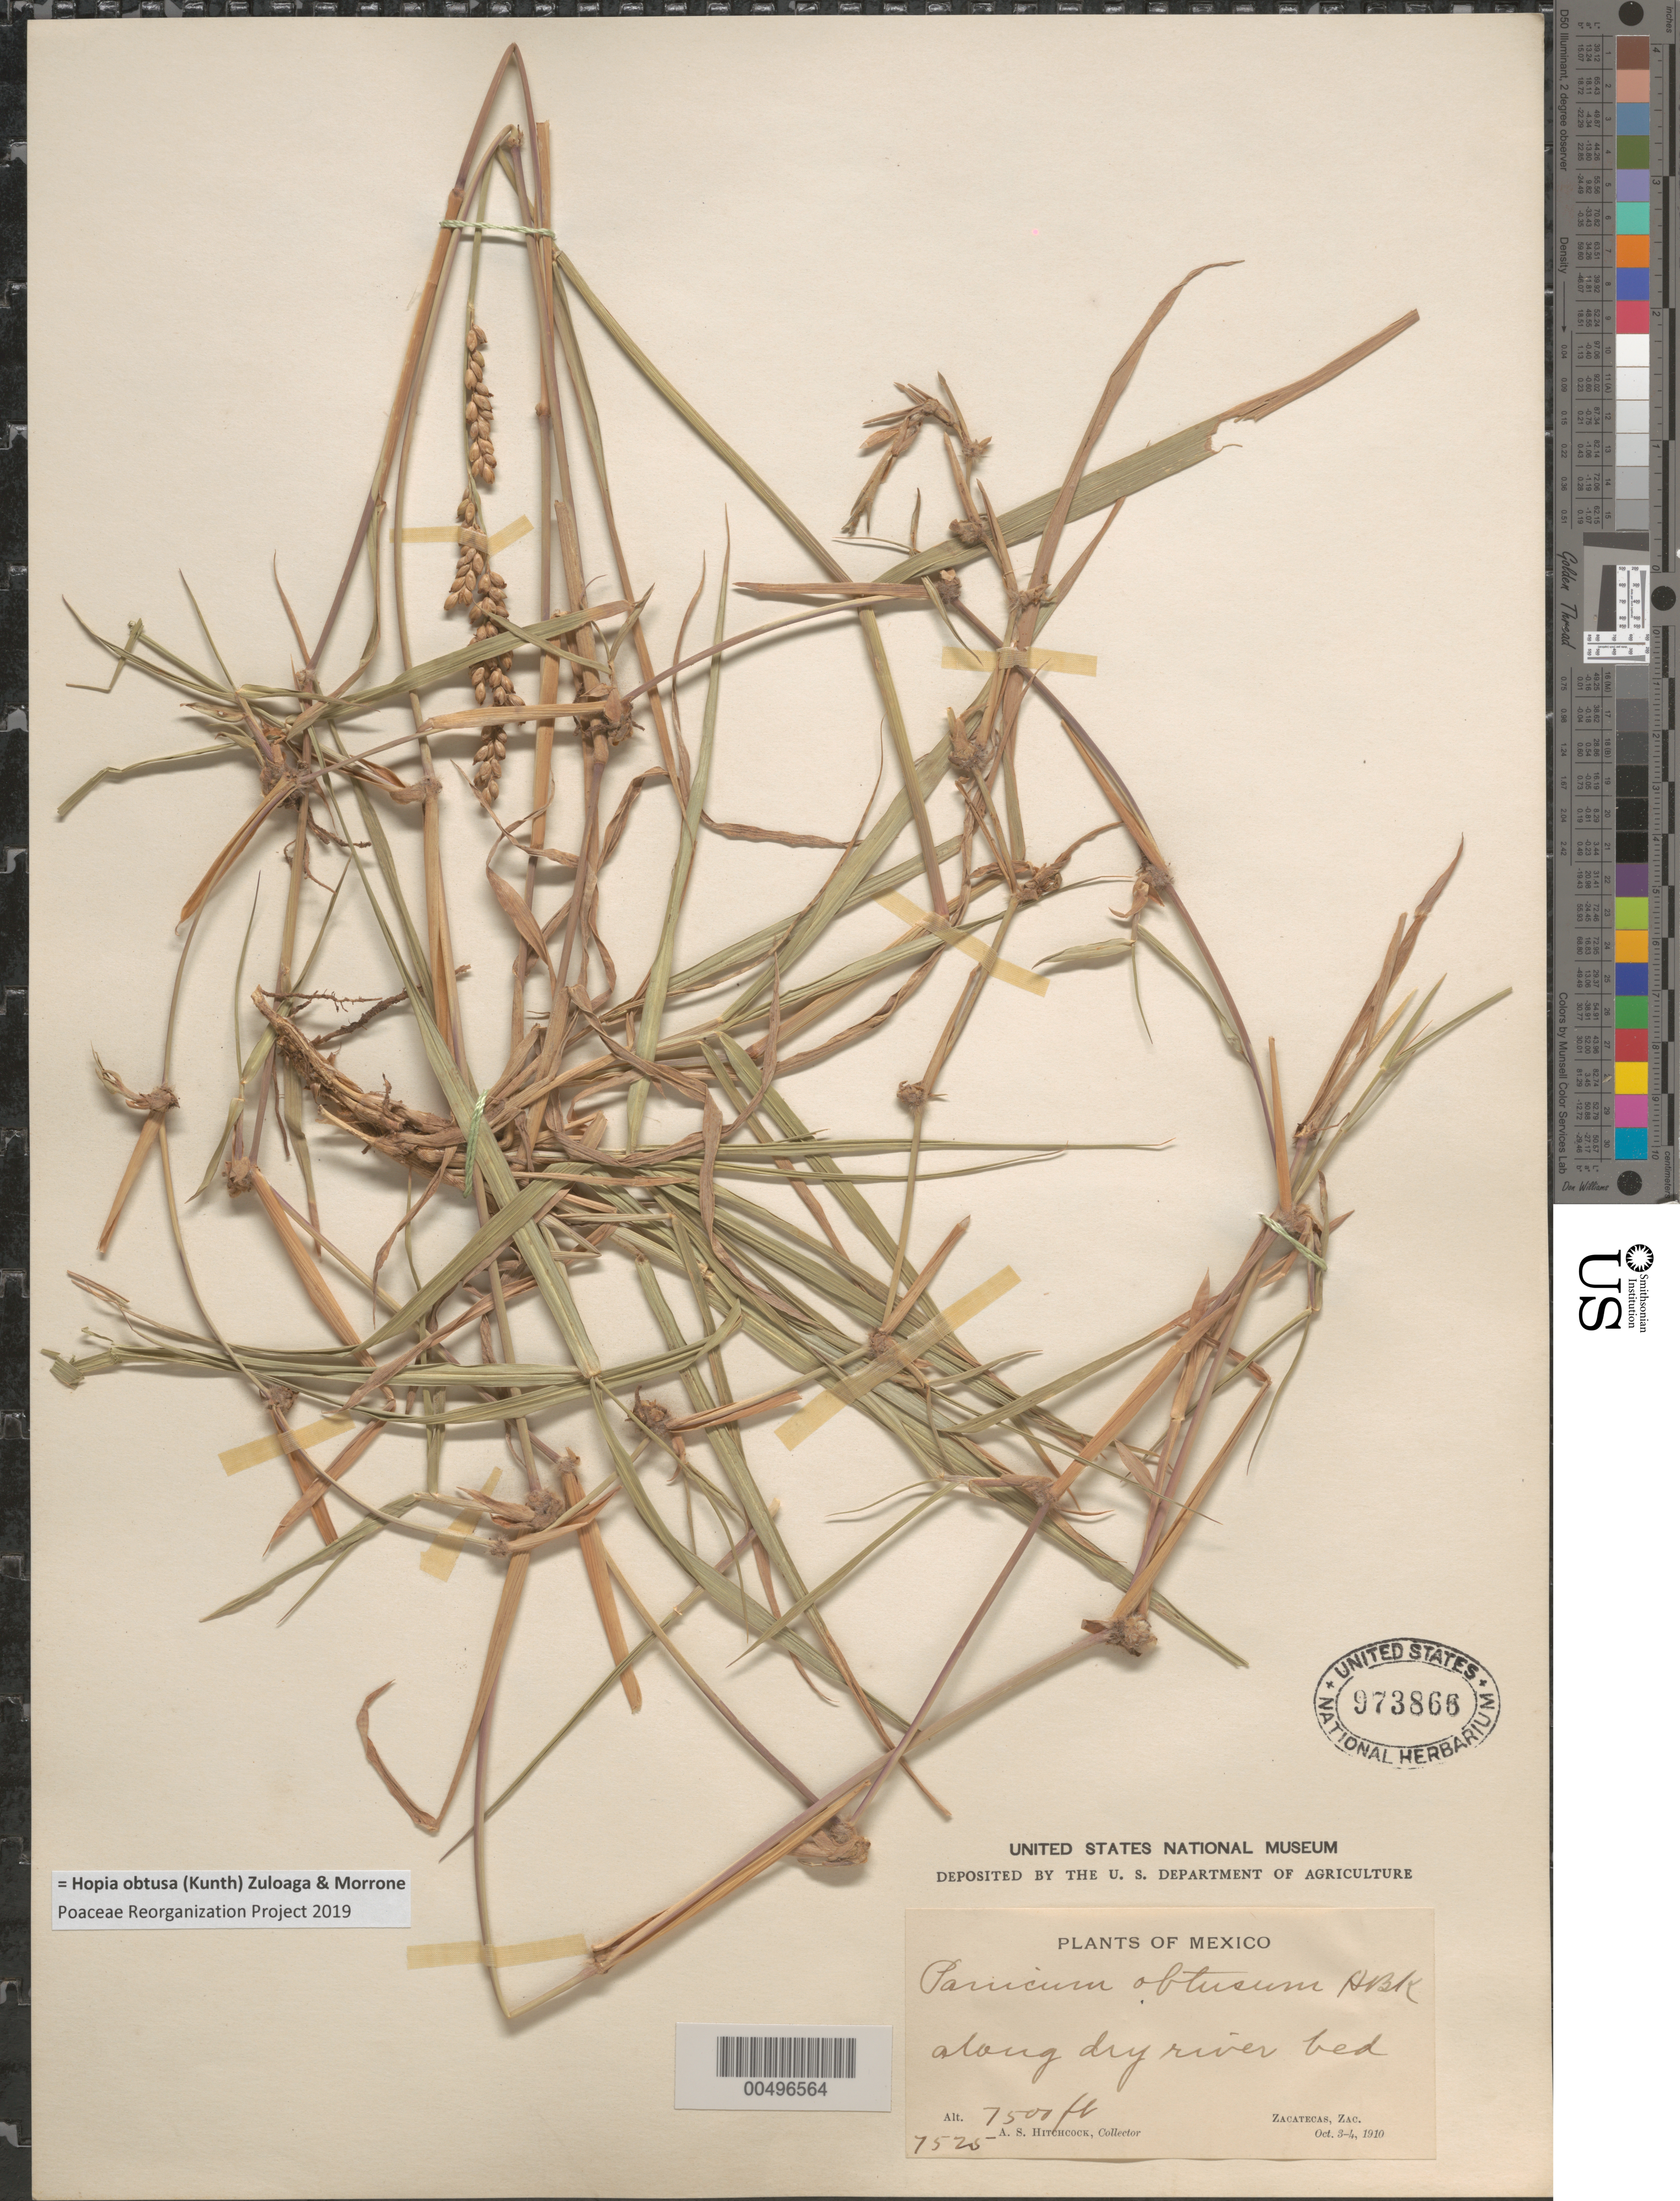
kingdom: Plantae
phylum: Tracheophyta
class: Liliopsida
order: Poales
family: Poaceae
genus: Panicum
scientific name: Panicum obtusum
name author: Kunth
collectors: A. S. Hitchcock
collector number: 7525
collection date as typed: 3 Oct 1910 to 4 Oct 1910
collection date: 1910-10-03/1910-10-04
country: Mexico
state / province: Zacatecas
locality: Zacatecas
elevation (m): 2286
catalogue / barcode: US 973866